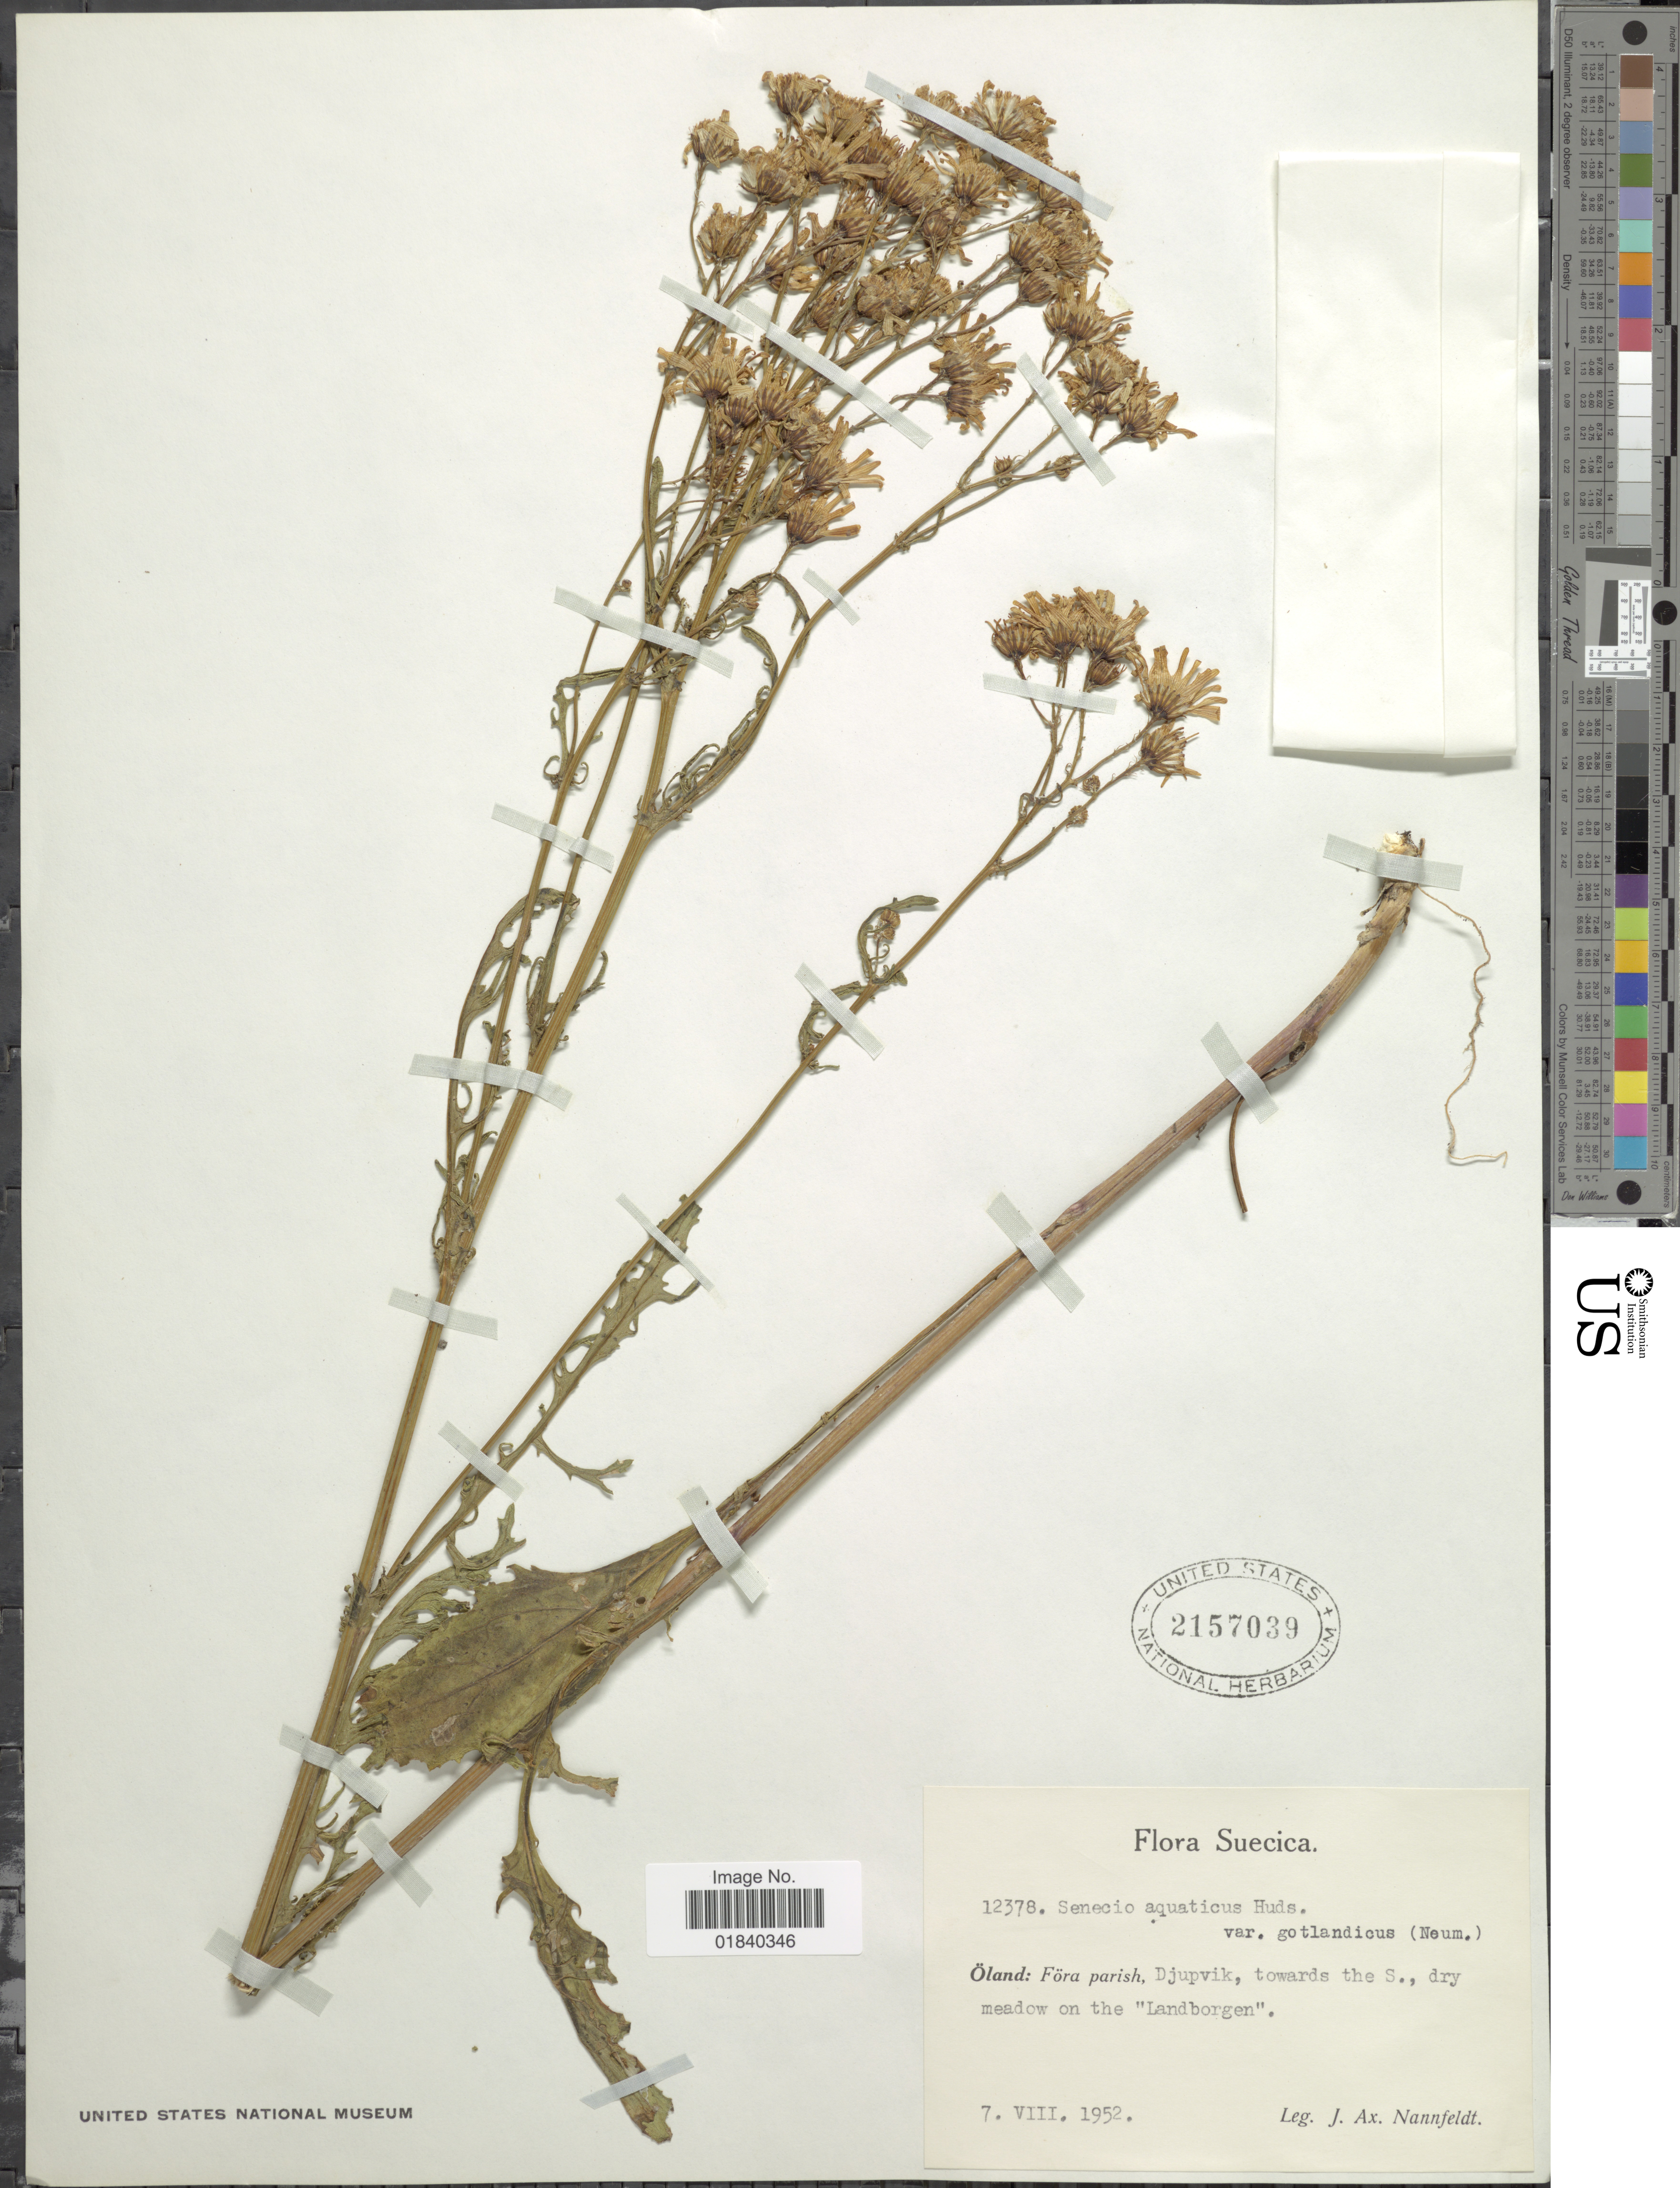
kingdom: Plantae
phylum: Tracheophyta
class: Magnoliopsida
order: Asterales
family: Asteraceae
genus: Senecio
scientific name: Senecio aquaticus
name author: Huds.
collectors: J. Nannfeldt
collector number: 12378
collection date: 1952-08-07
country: Sweden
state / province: Kalmar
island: Oland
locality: Suecica, Oland: Fora parish, Djupvik, towards the S., dry meadow on the "Landborgen".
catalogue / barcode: US 2157039